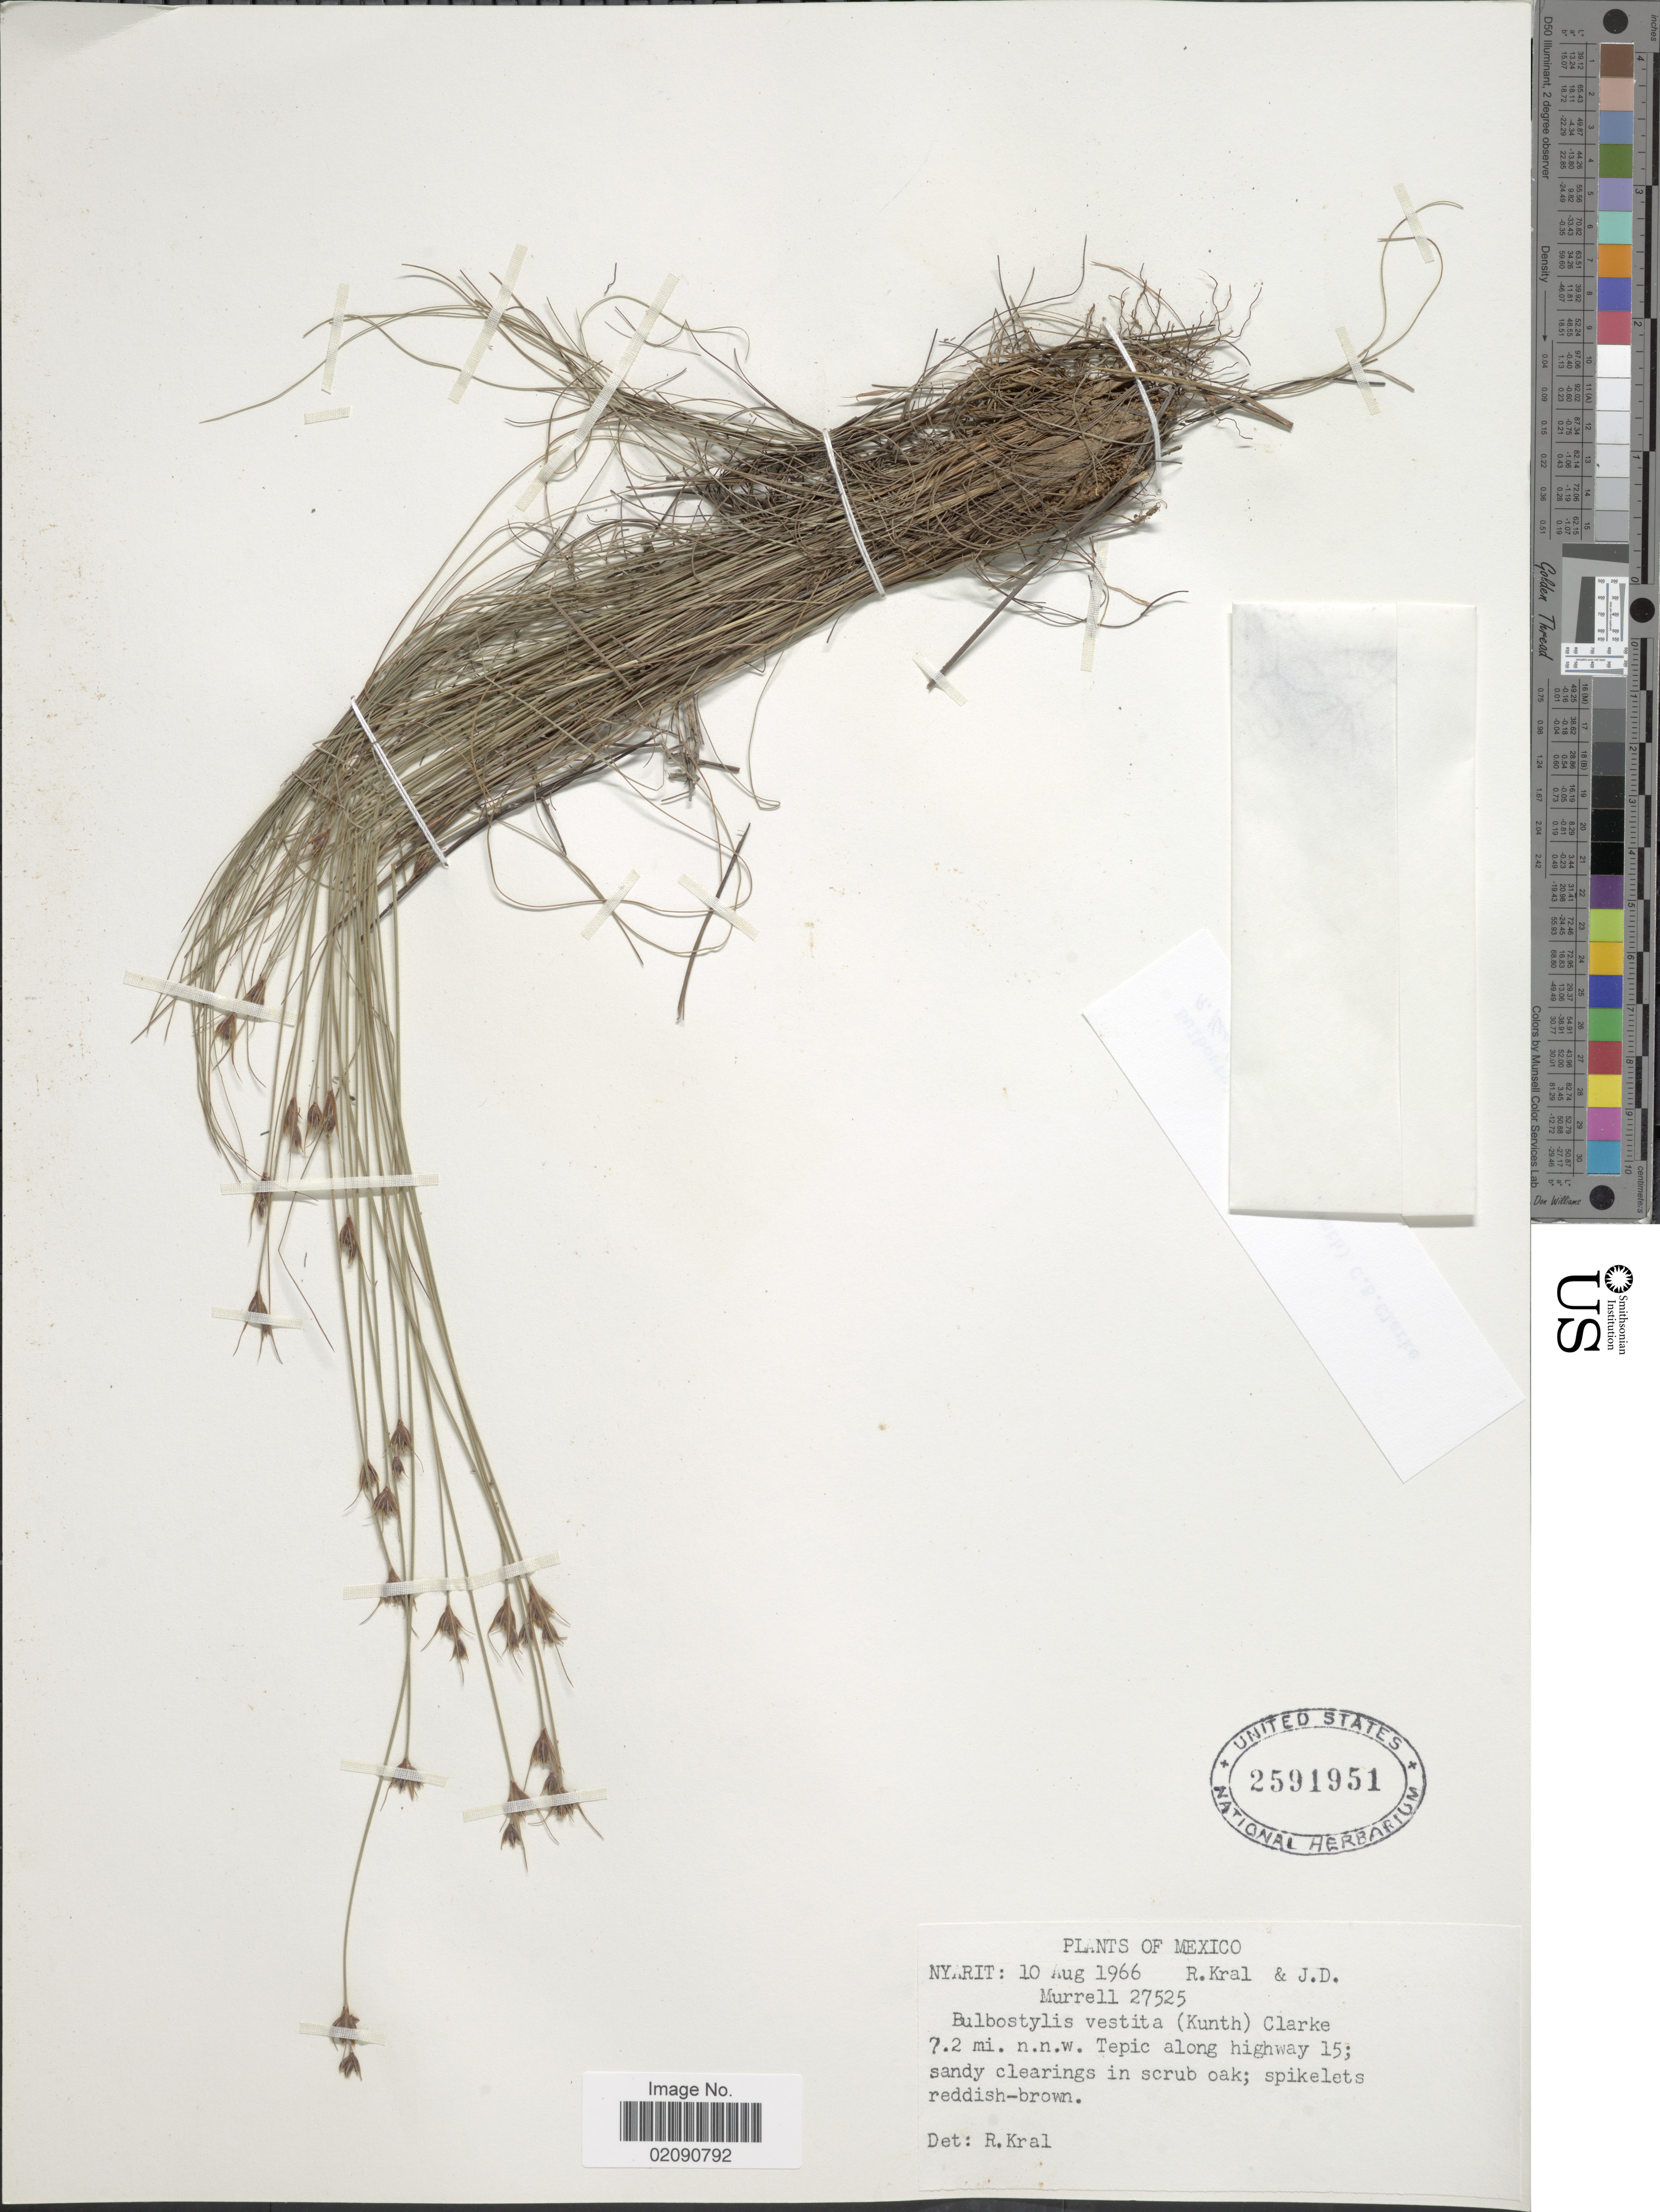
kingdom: Plantae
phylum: Tracheophyta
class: Liliopsida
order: Poales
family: Cyperaceae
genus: Bulbostylis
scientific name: Bulbostylis vestita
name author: (Kunth) C.B. Clarke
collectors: R. Kral & J. Murrell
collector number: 27525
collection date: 1966-08-10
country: Mexico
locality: Nyarit. 7.2 mi. n.n.w. Tepic along highway 15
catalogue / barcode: US 2591951